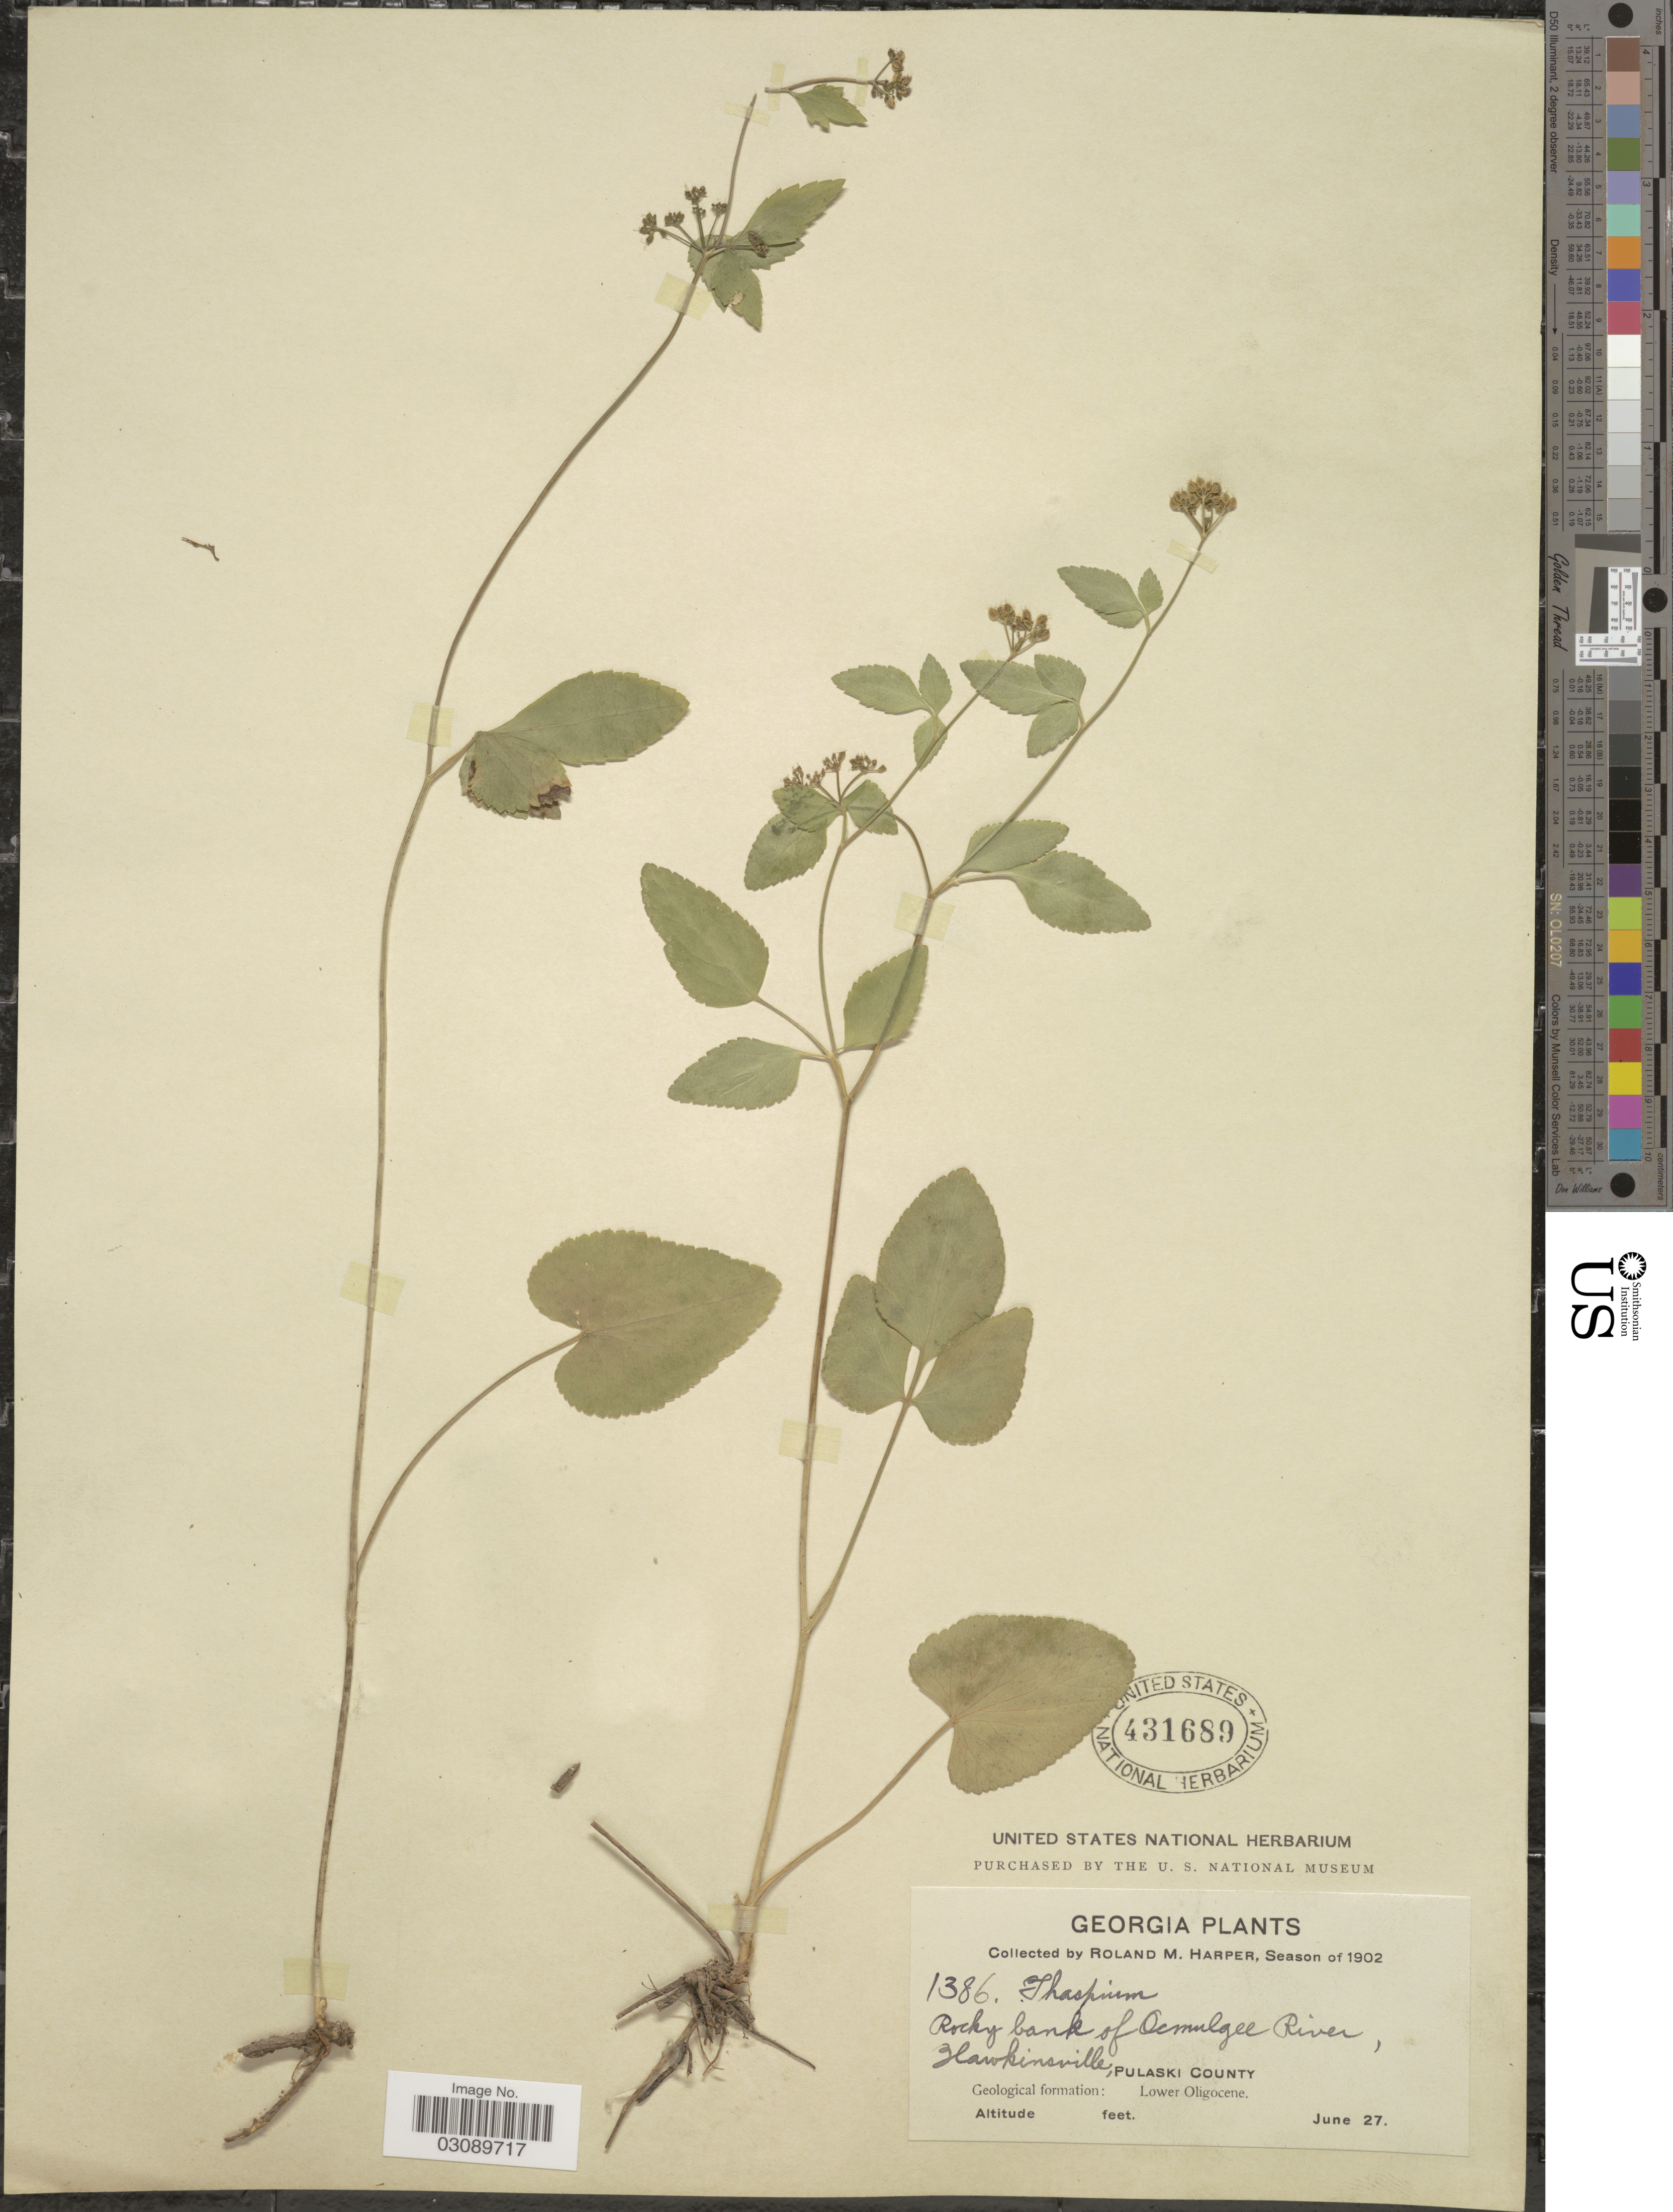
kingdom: Plantae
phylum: Tracheophyta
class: Magnoliopsida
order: Apiales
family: Apiaceae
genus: Thaspium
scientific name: Thaspium sp.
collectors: R. M. Harper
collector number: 1386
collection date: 1902-06-27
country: United States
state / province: Georgia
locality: Rocky bank of Ocmulgee River, Hawkinsville, Pulaski County. Geological formation: Lower Oligocene.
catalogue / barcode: US 431689